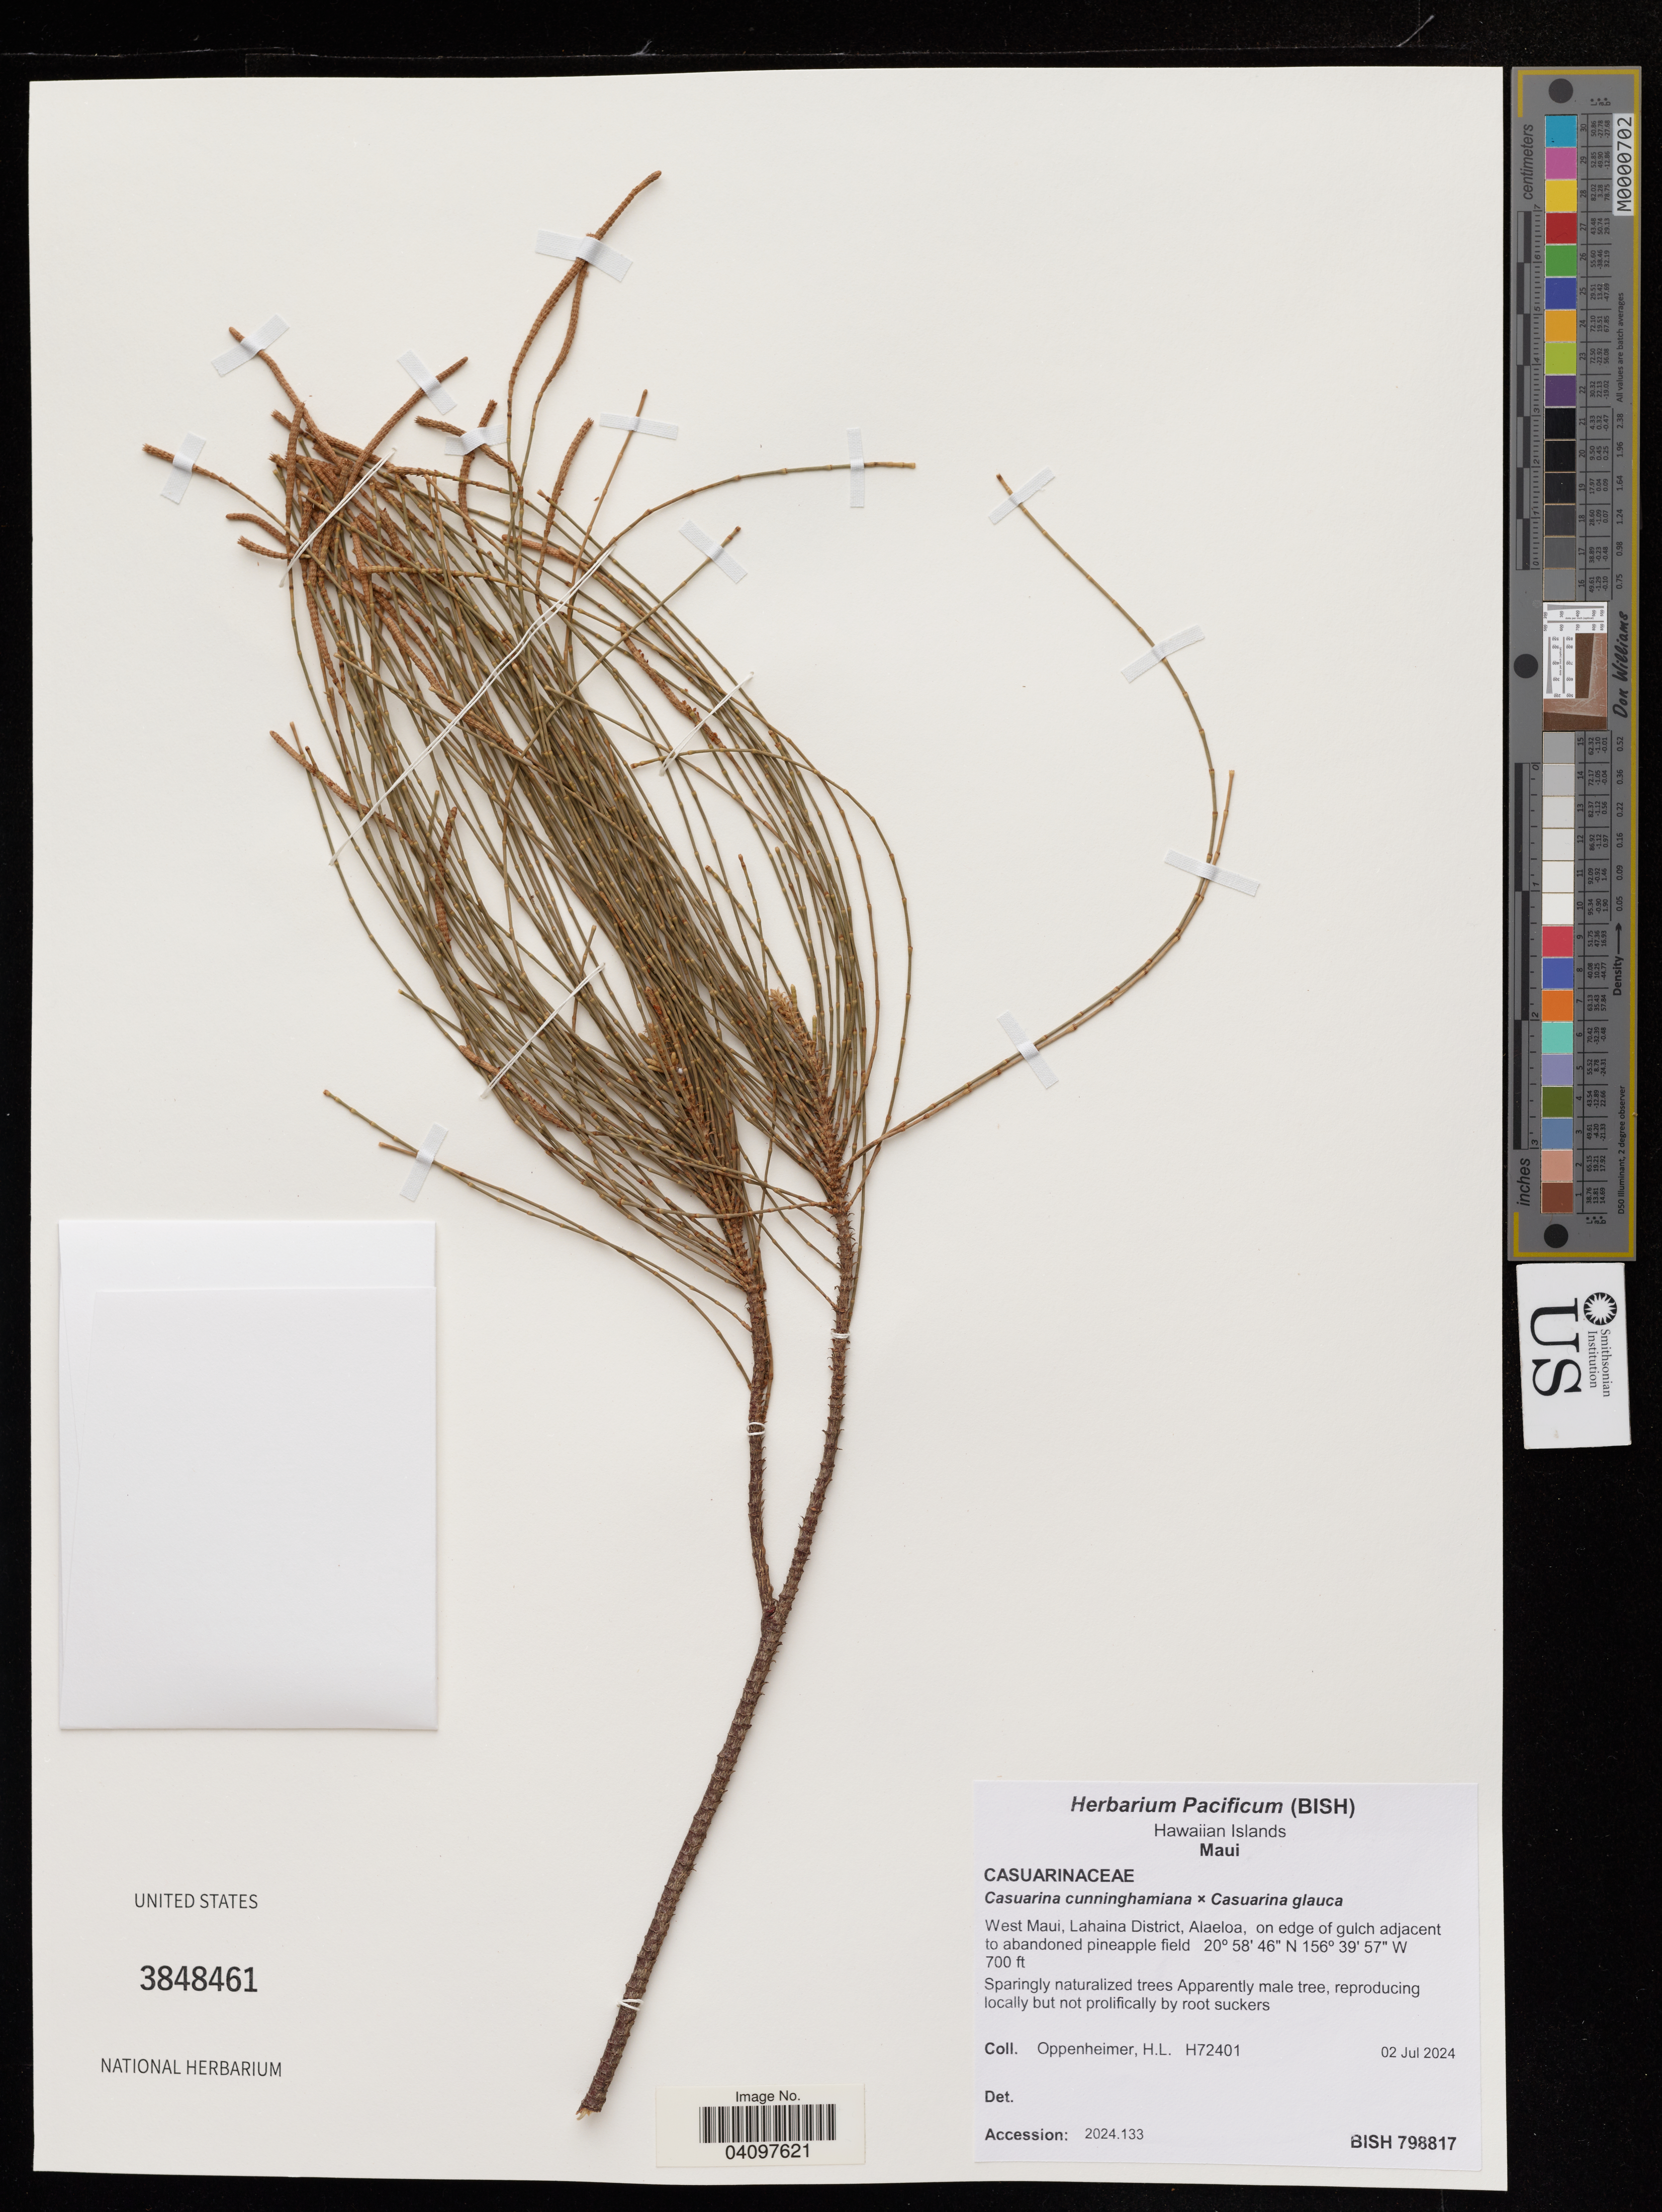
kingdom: Plantae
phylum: Tracheophyta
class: Magnoliopsida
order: Fagales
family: Casuarinaceae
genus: Casuarina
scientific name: Casuarina cunninghamiana x C. glauca Sieber ex Spreng.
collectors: H. L. Oppenheimer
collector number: H72401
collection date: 2024-07-02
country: United States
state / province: Hawaii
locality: West Maui, Lahaina District, Alaeloa.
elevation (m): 213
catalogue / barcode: US 3848461